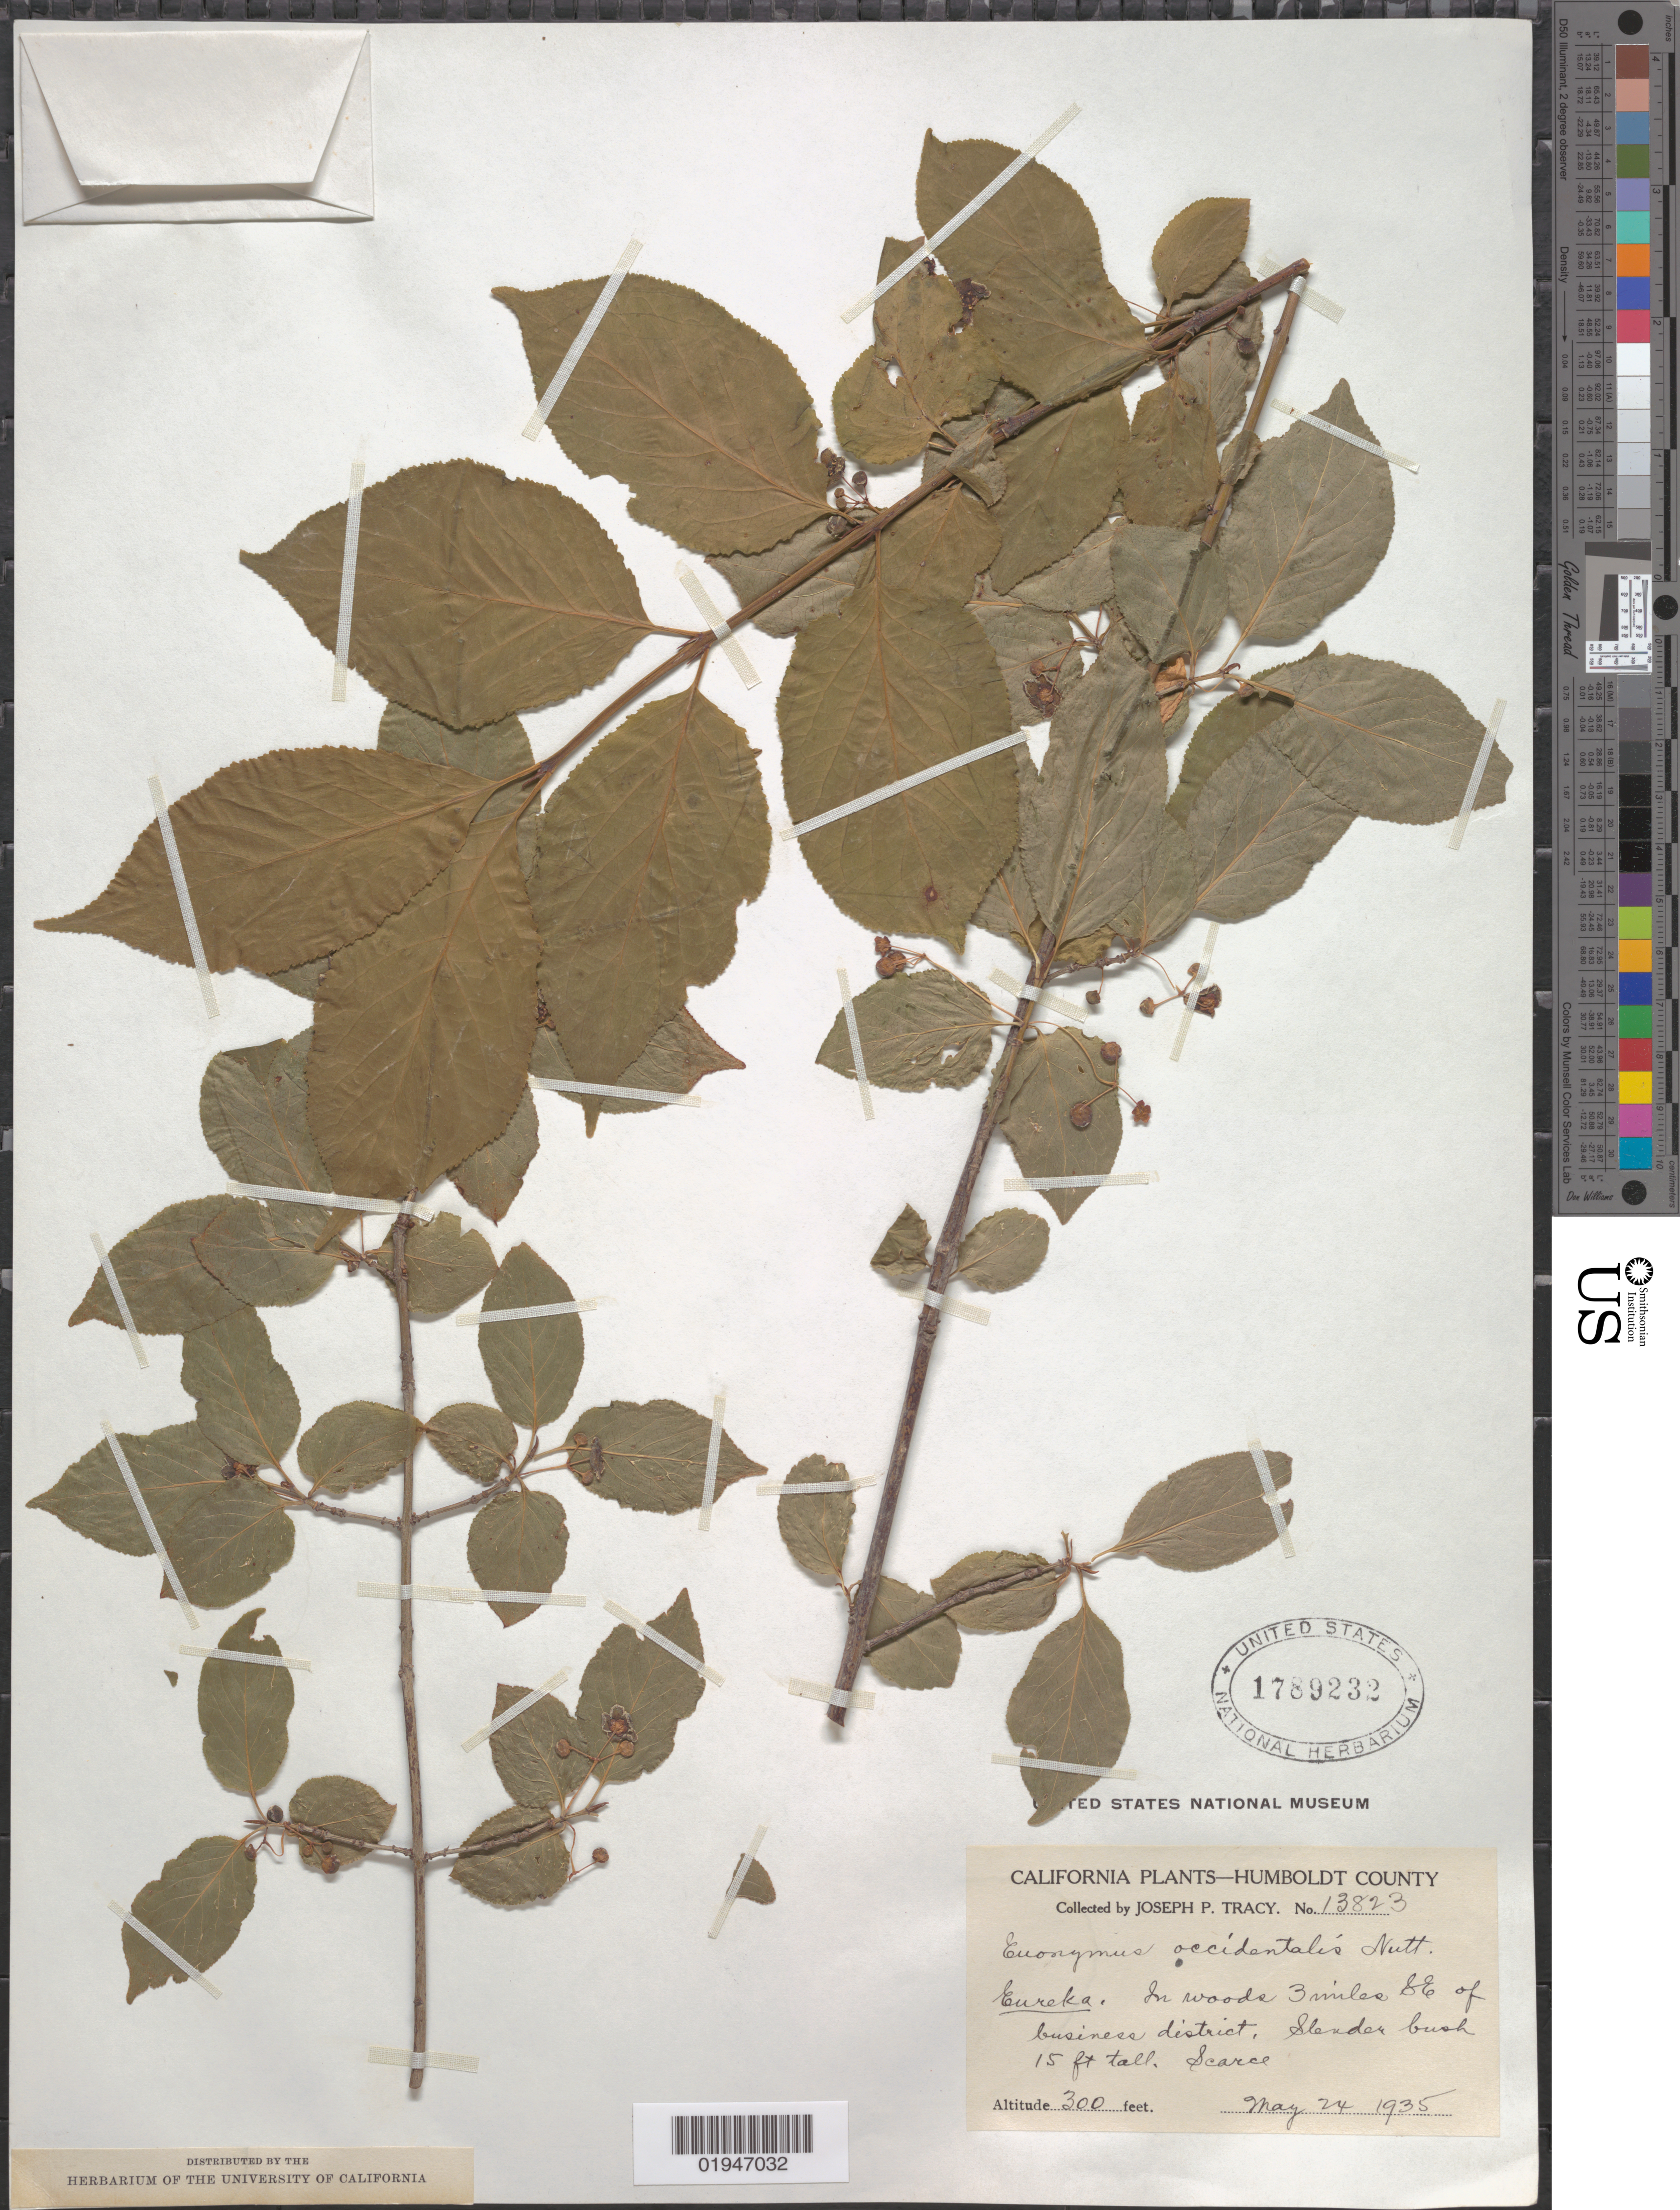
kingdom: Plantae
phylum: Tracheophyta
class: Magnoliopsida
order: Celastrales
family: Celastraceae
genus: Euonymus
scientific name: Euonymus occidentalis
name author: Nutt. ex Torr.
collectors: J. Tracy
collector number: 13823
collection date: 1935-05-24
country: United States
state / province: California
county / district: Humboldt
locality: Eureka, 3 miles SE of business district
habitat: In woods. Scarce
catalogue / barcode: US 1789232